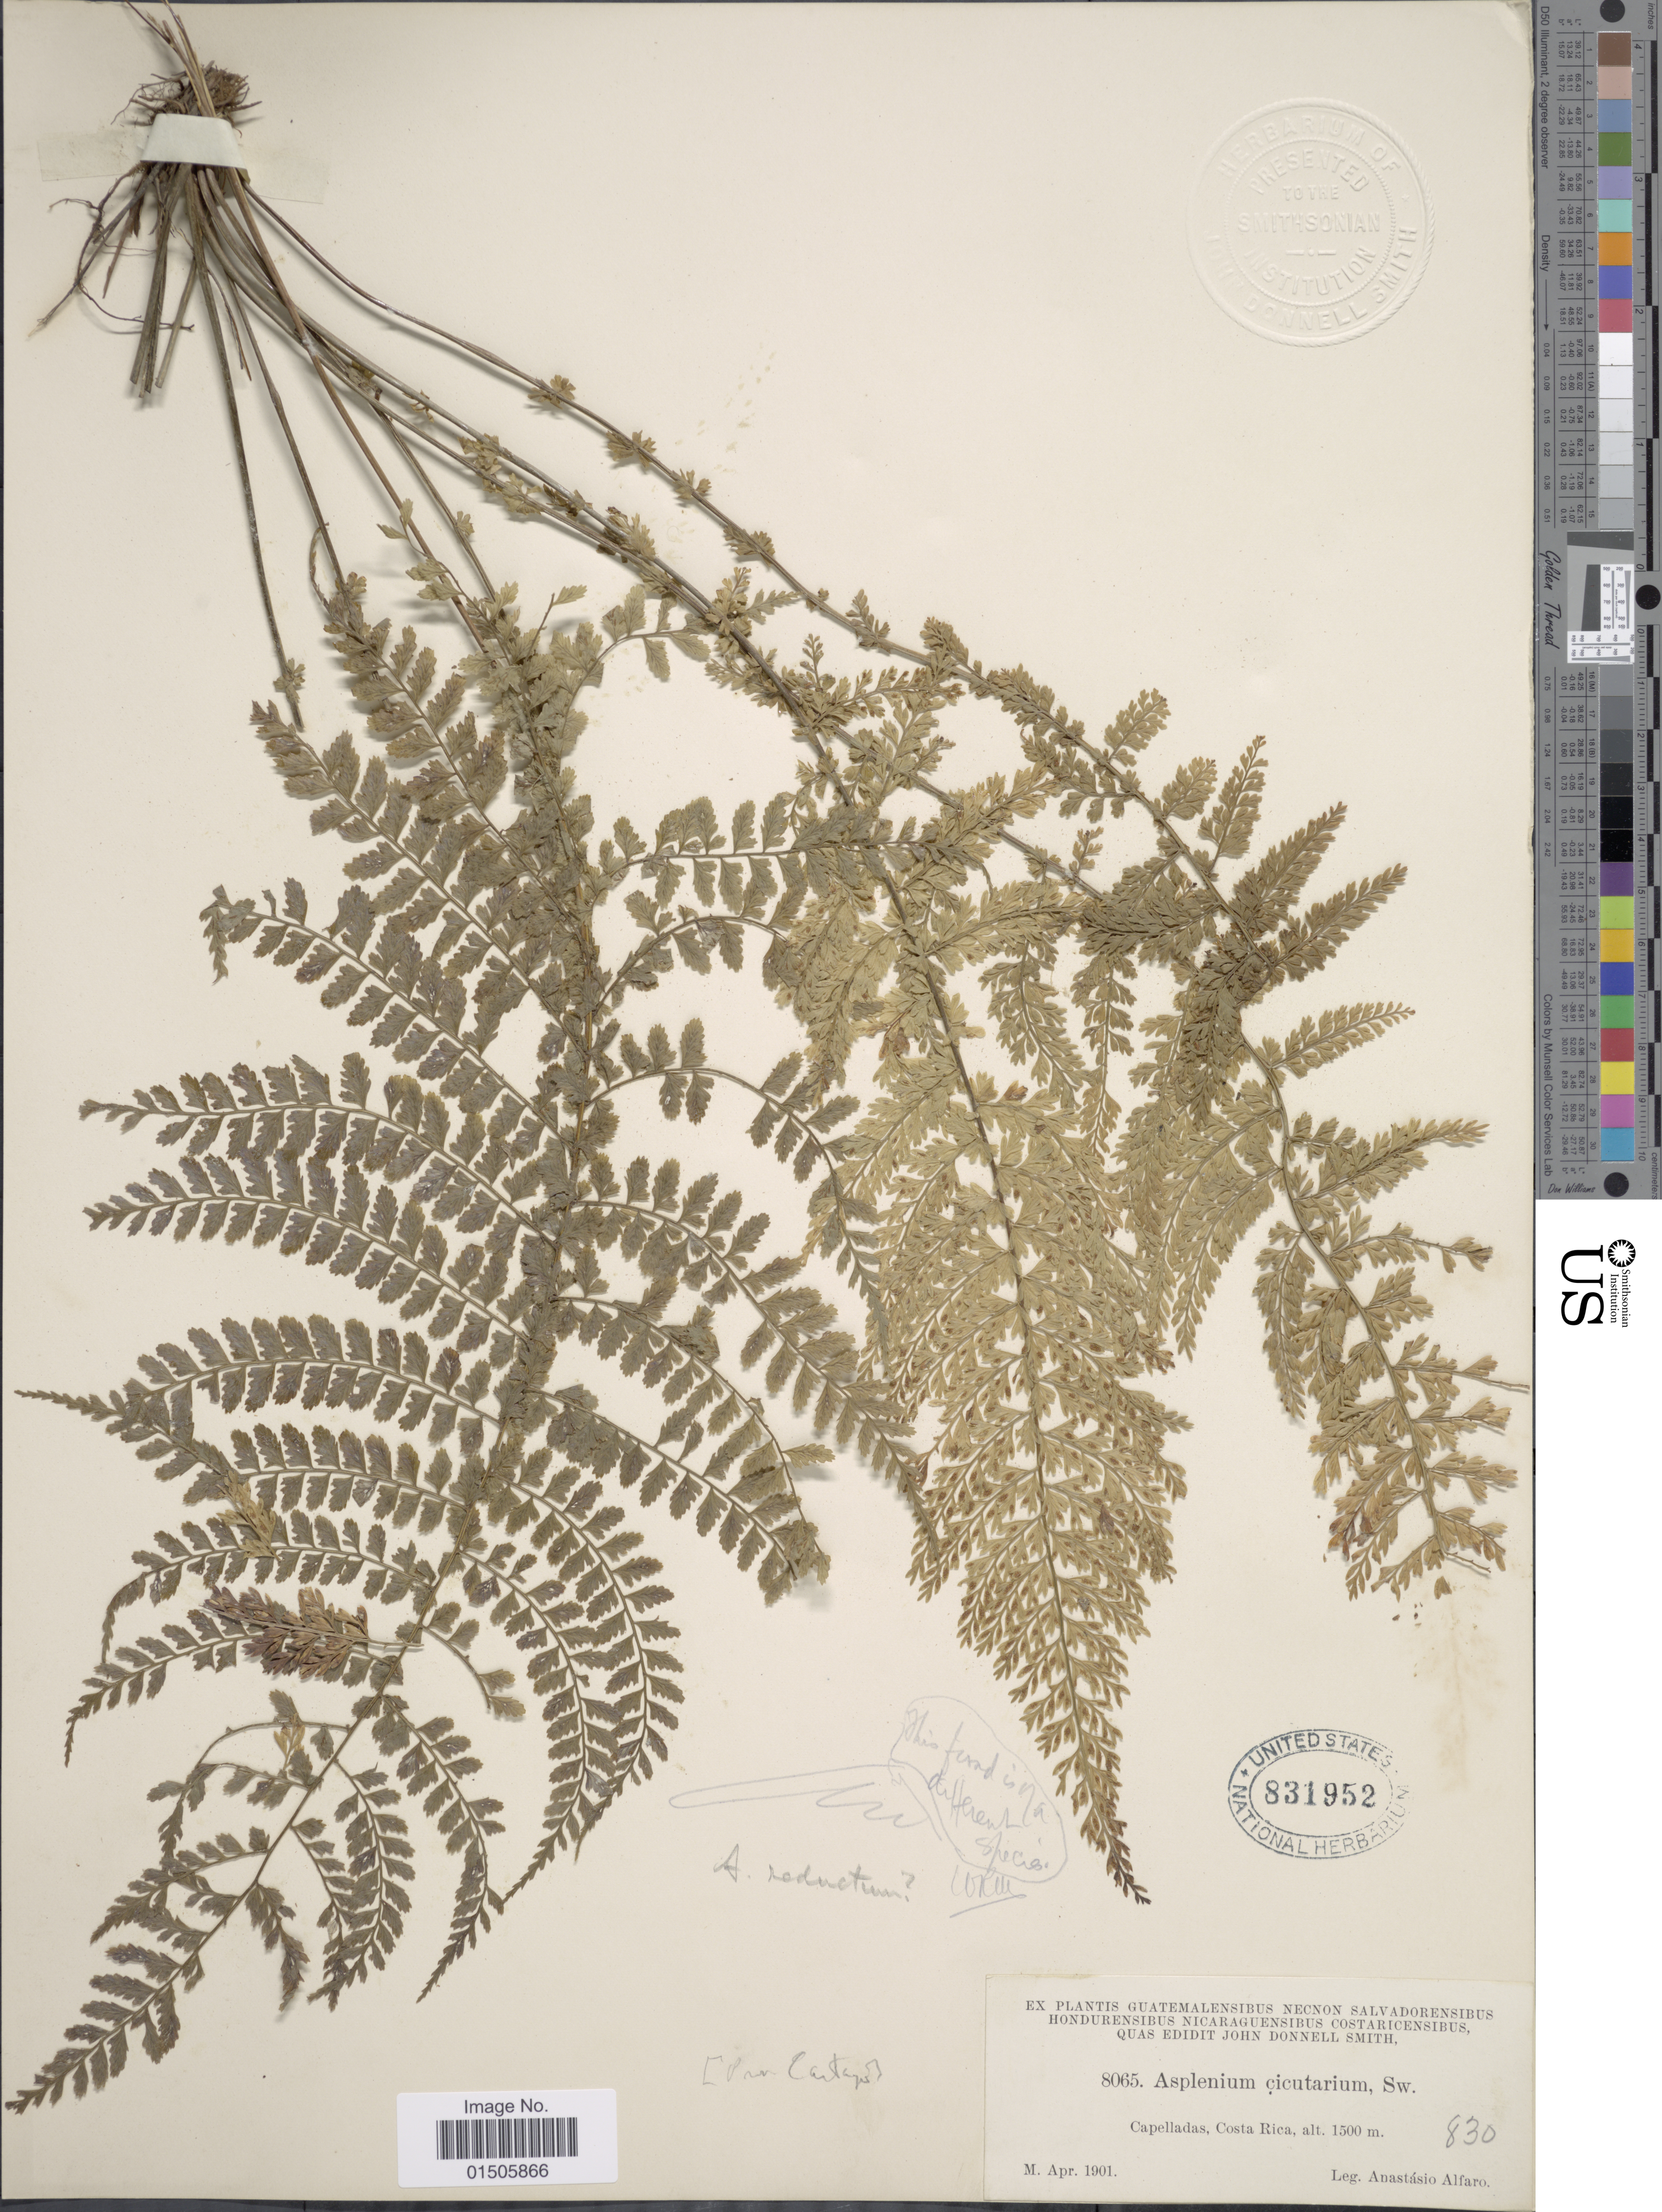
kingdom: Plantae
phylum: Tracheophyta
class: Polypodiopsida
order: Polypodiales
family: Aspleniaceae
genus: Asplenium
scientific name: Asplenium cristatum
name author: Lam.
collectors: A. Alfaro Gonzalez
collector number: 8065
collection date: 1901-04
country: Costa Rica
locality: Capelladas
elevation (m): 1500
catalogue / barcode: US 831952